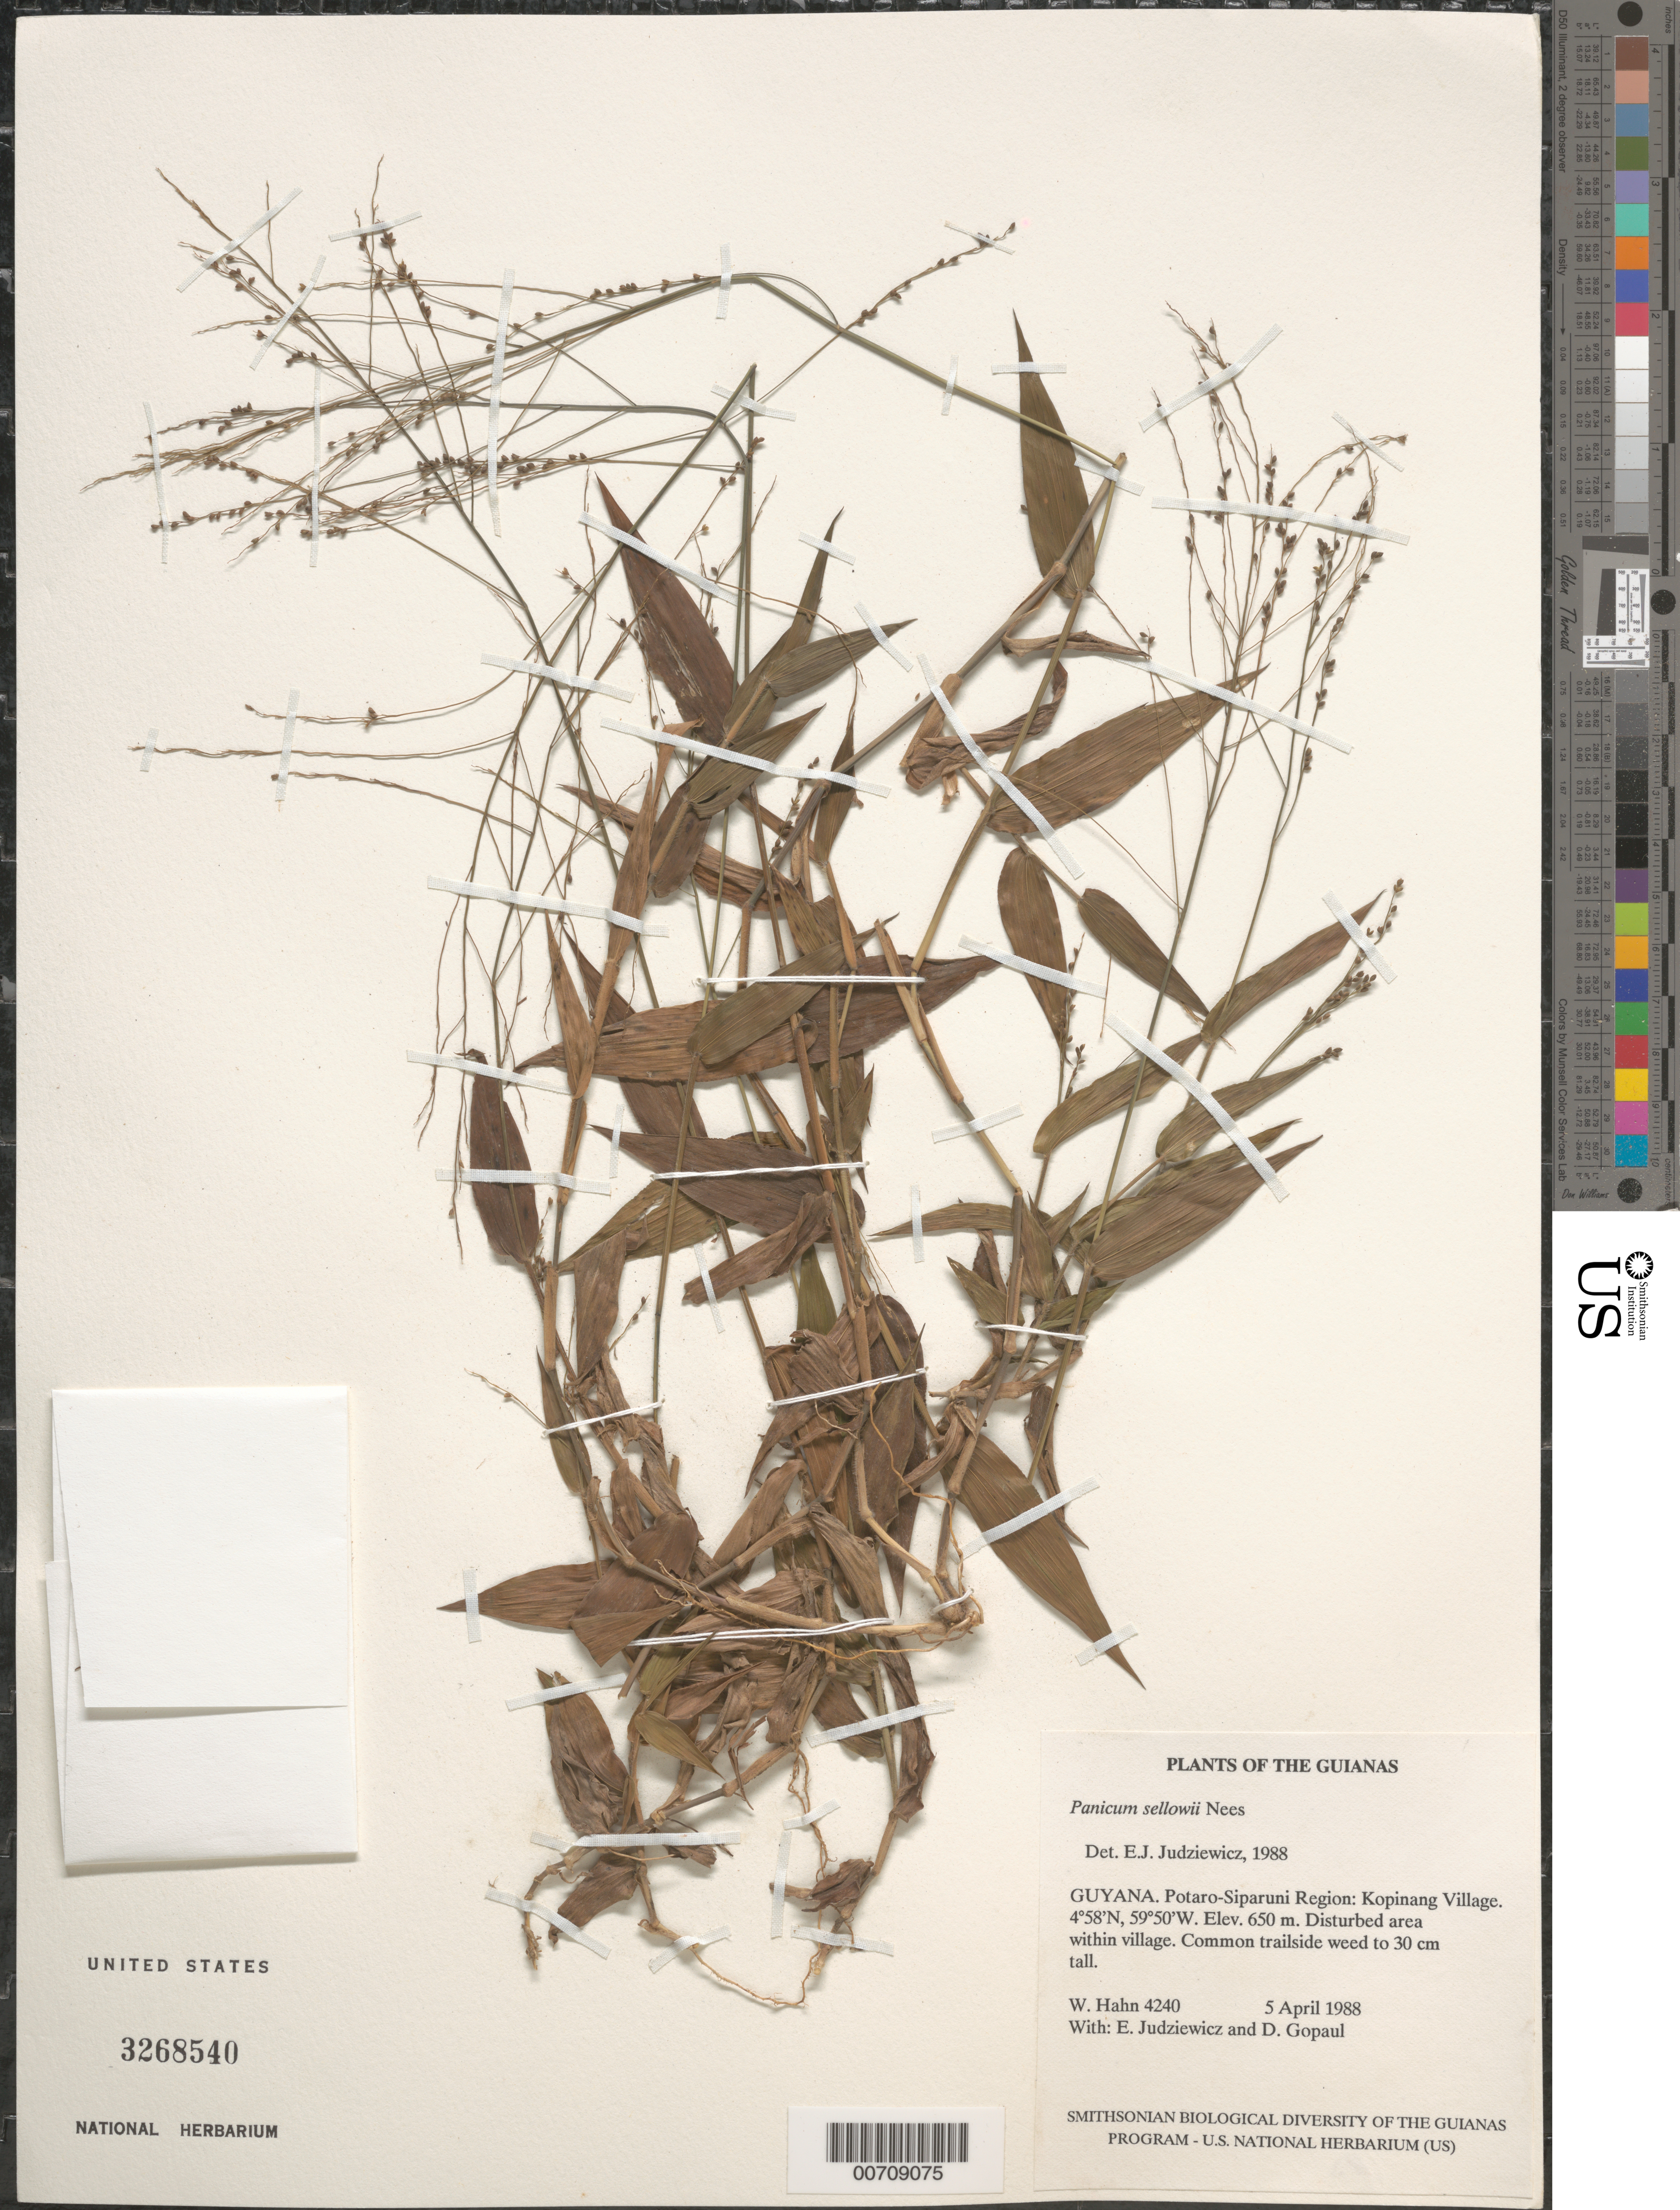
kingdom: Plantae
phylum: Tracheophyta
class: Liliopsida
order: Poales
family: Poaceae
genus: Panicum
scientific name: Panicum sellowii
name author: Nees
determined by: Judziewicz, E. J.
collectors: W. Hahn, E. J. Judziewicz & D. Gopaul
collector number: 4240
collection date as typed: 5 April 1988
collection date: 1988-04-05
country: Guyana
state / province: Potaro-Siparuni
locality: Kopinang Village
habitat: Disturbed area within village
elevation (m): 650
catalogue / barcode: US 3268540